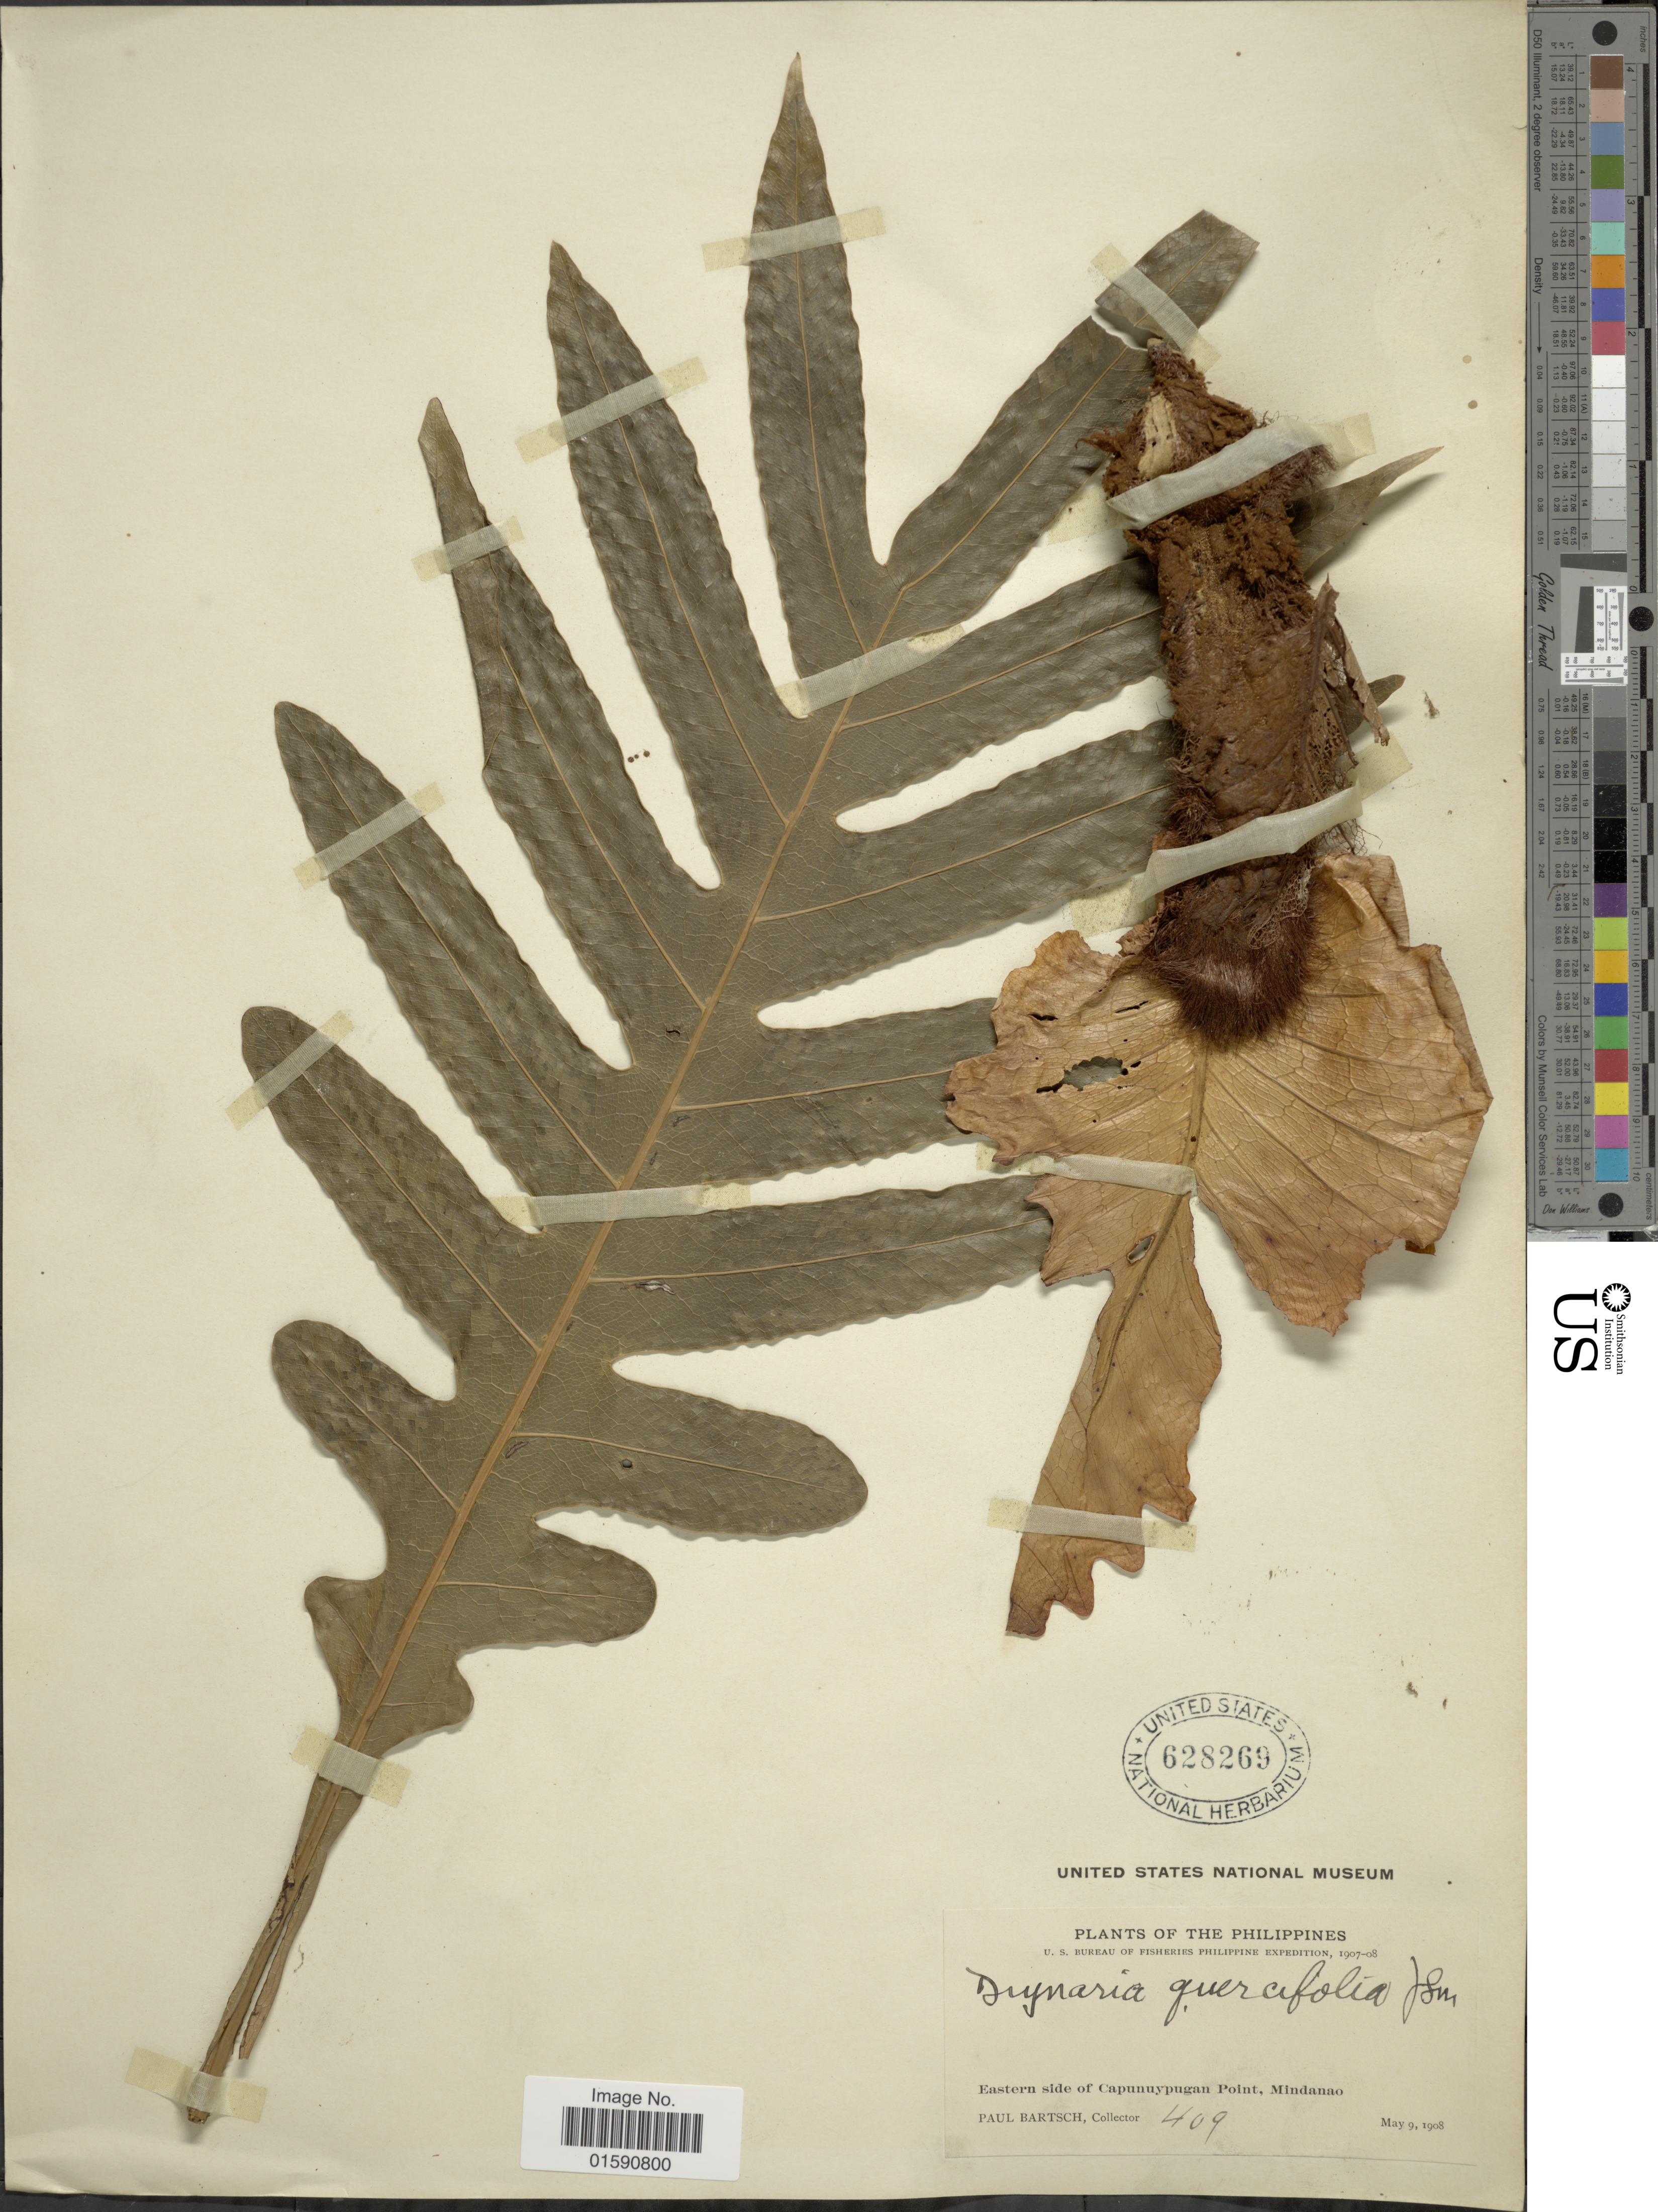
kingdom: Plantae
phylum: Tracheophyta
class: Polypodiopsida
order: Polypodiales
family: Polypodiaceae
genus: Drynaria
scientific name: Drynaria quercifolia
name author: (L.) J. Sm.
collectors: P. Bartsch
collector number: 409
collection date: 1908-05-09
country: Philippines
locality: Eastern side of Capunuypugan Point, Mindanao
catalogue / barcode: US 628269